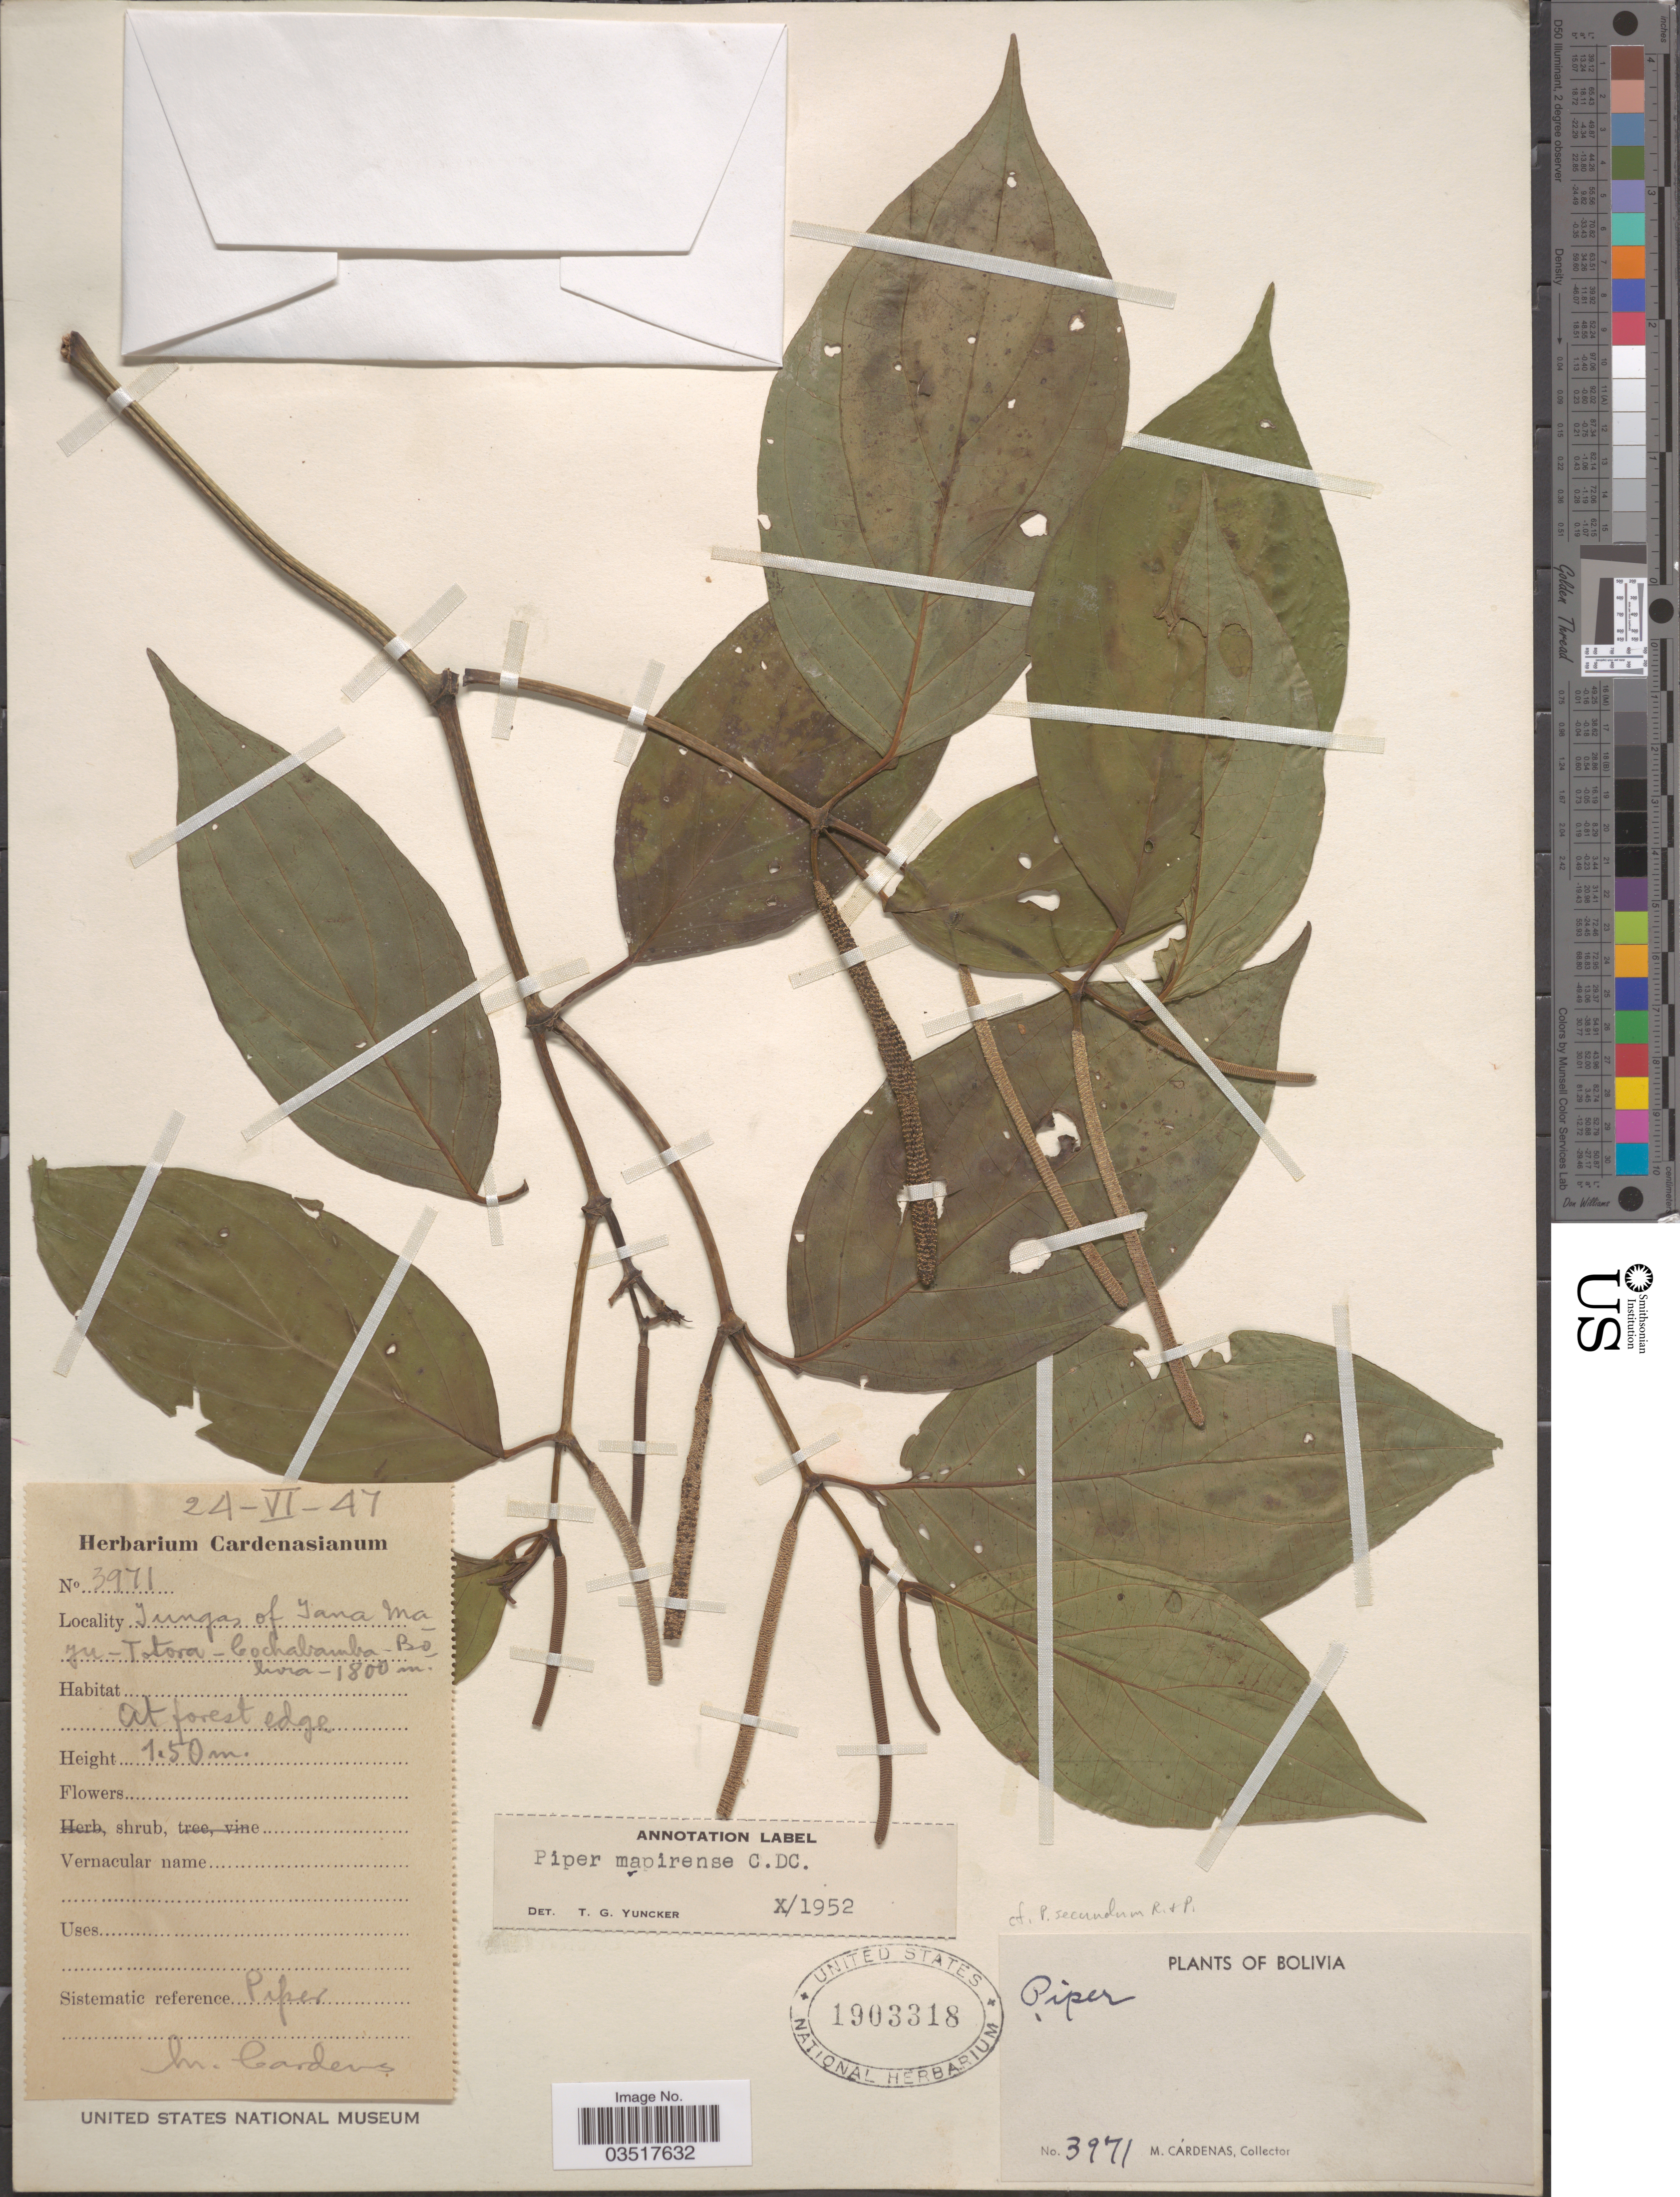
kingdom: Plantae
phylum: Tracheophyta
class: Magnoliopsida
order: Piperales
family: Piperaceae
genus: Piper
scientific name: Piper mapirense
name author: C. DC.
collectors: M. Cárdenas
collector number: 3971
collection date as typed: Transcribed d/m/y: 24/6/47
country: Bolivia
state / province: Cochabamba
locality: Yungas of Yana mayu - Totora.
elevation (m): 1800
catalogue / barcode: US 1903318